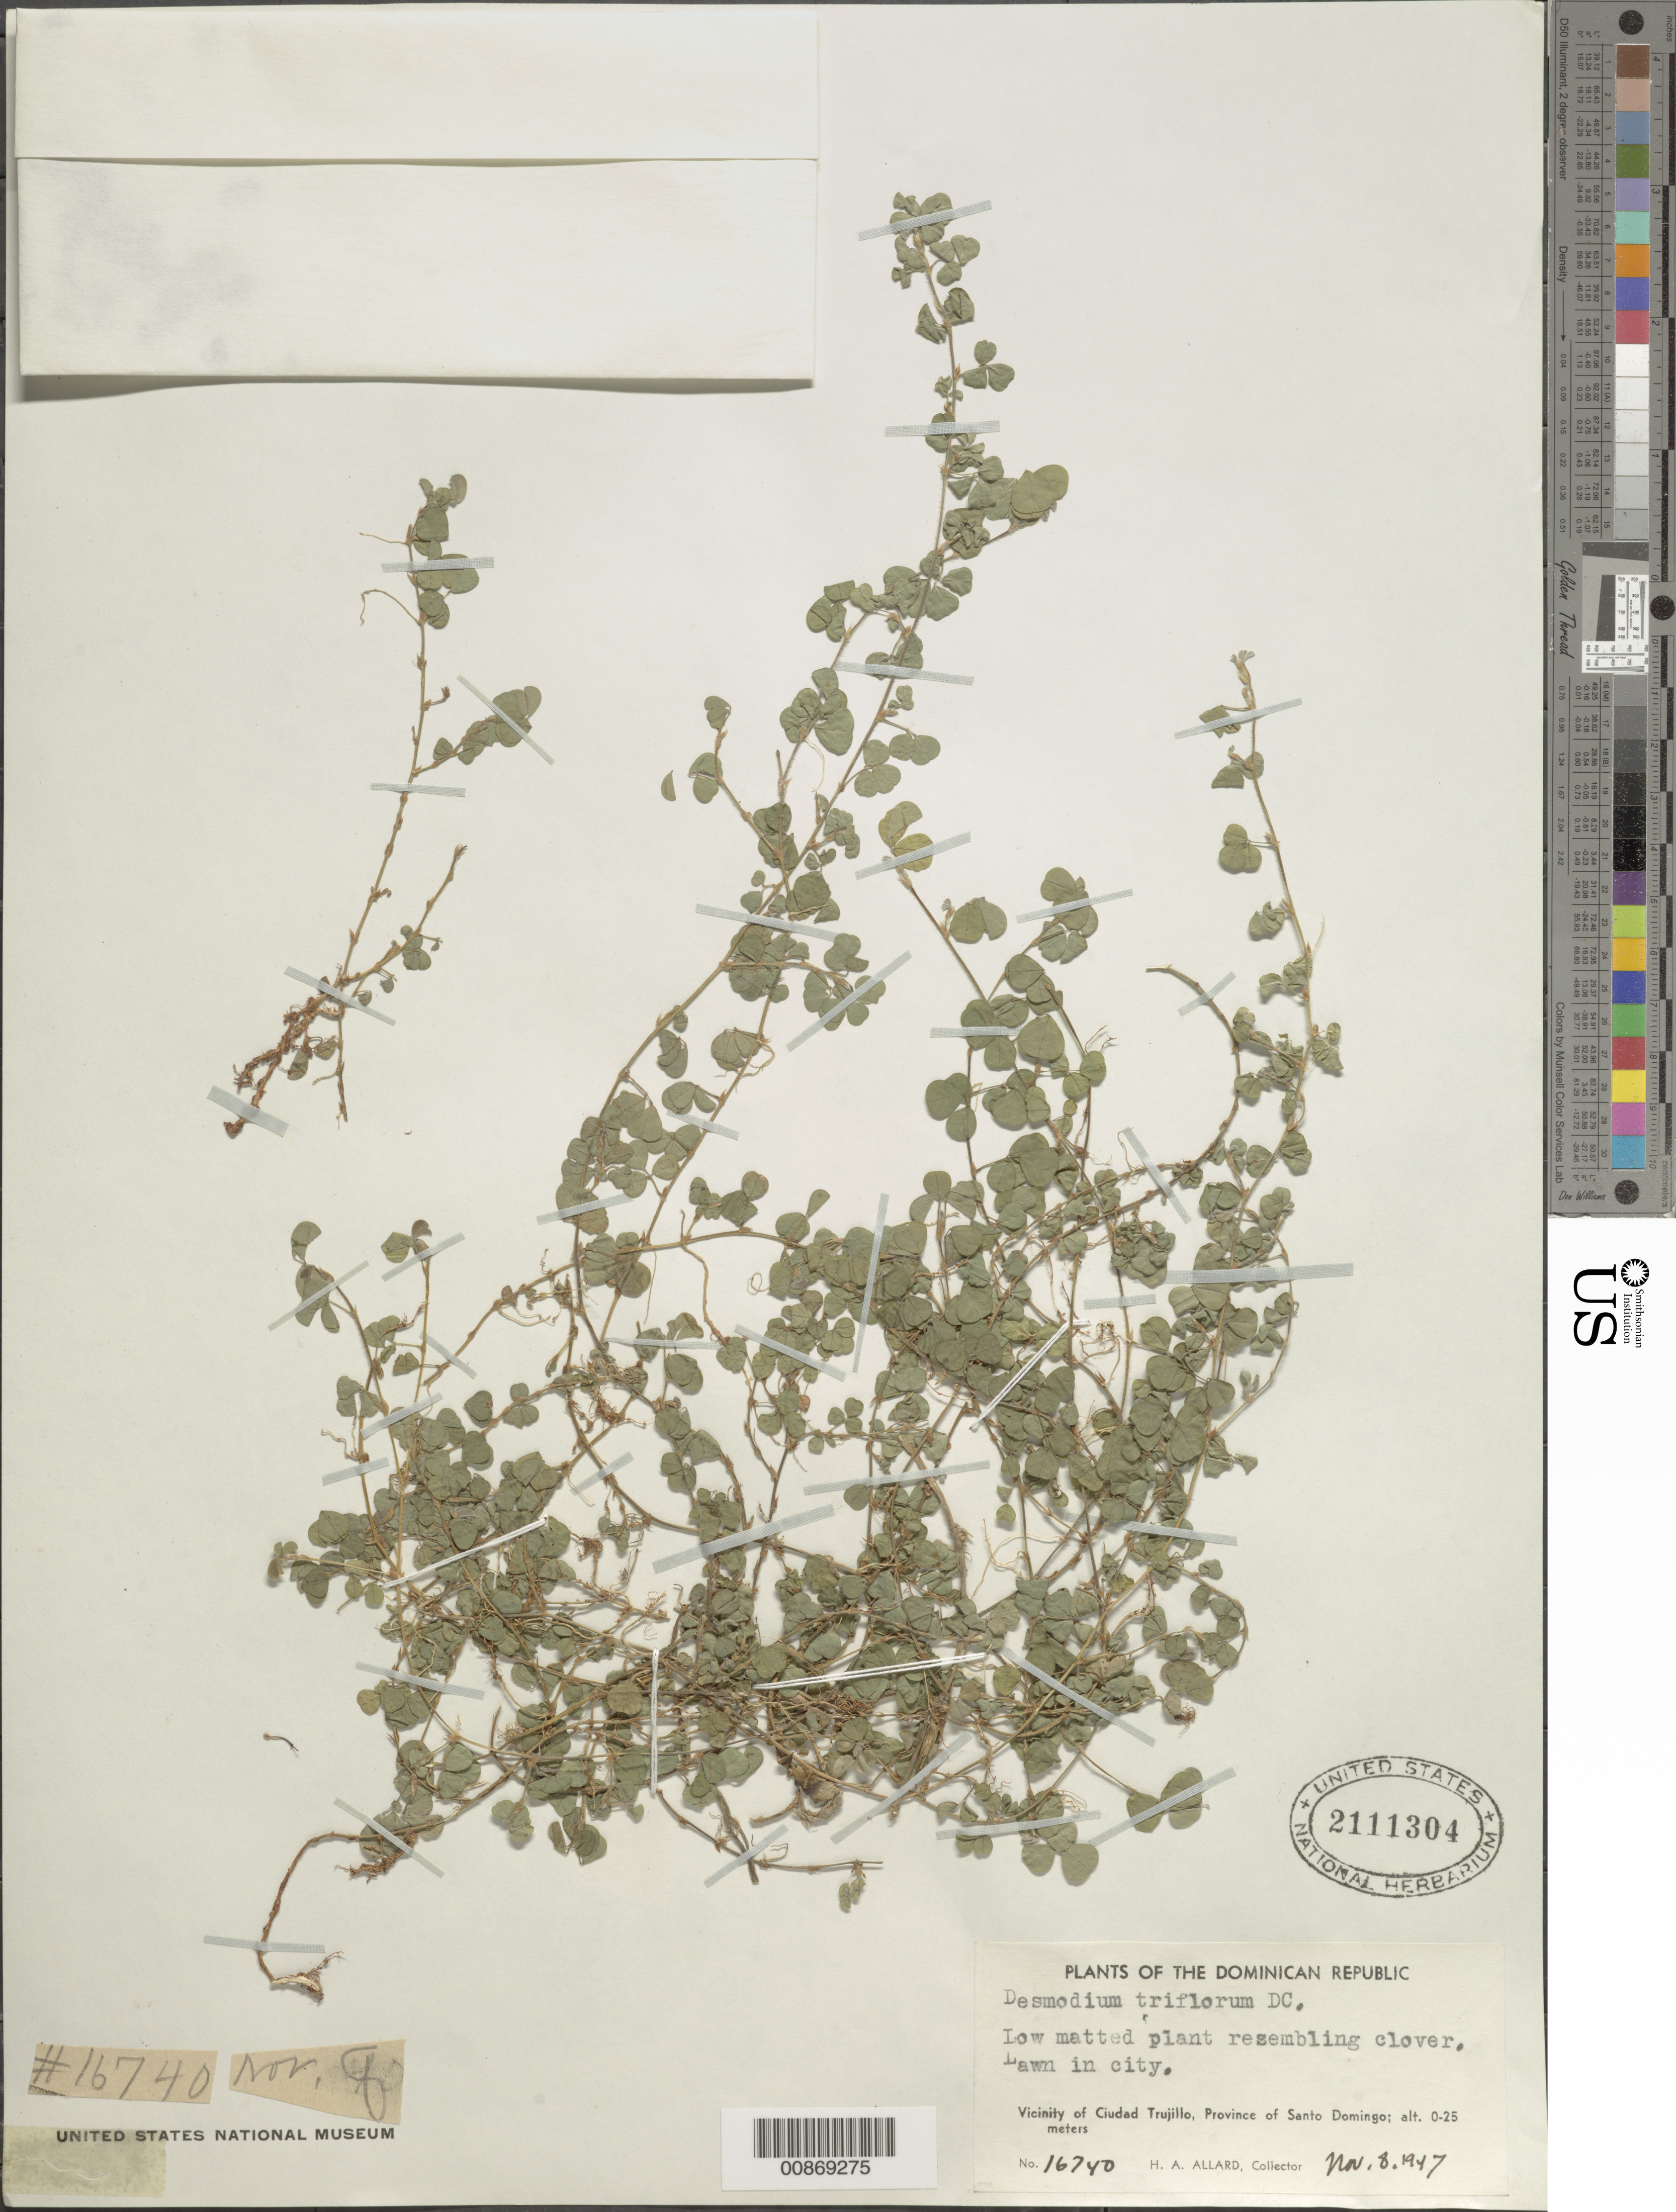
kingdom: Plantae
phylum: Tracheophyta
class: Magnoliopsida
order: Fabales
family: Fabaceae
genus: Grona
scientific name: Grona triflora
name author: (L.) H. Ohashi & K. Ohashi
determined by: Strong, Mark T., (BOT), Smithsonian Institution - National Museum of Natural History (UNITED STATES)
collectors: H. A. Allard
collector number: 16740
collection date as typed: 08 Nov 1947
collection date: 1947-11-08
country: Dominican Republic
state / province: Distrito Nacional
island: Hispaniola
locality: Vicinity of Ciudad Trujillo, Province of Santo Domingo (obsolete). Lawn in city.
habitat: Lawn.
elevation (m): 0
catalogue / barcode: US 2111304